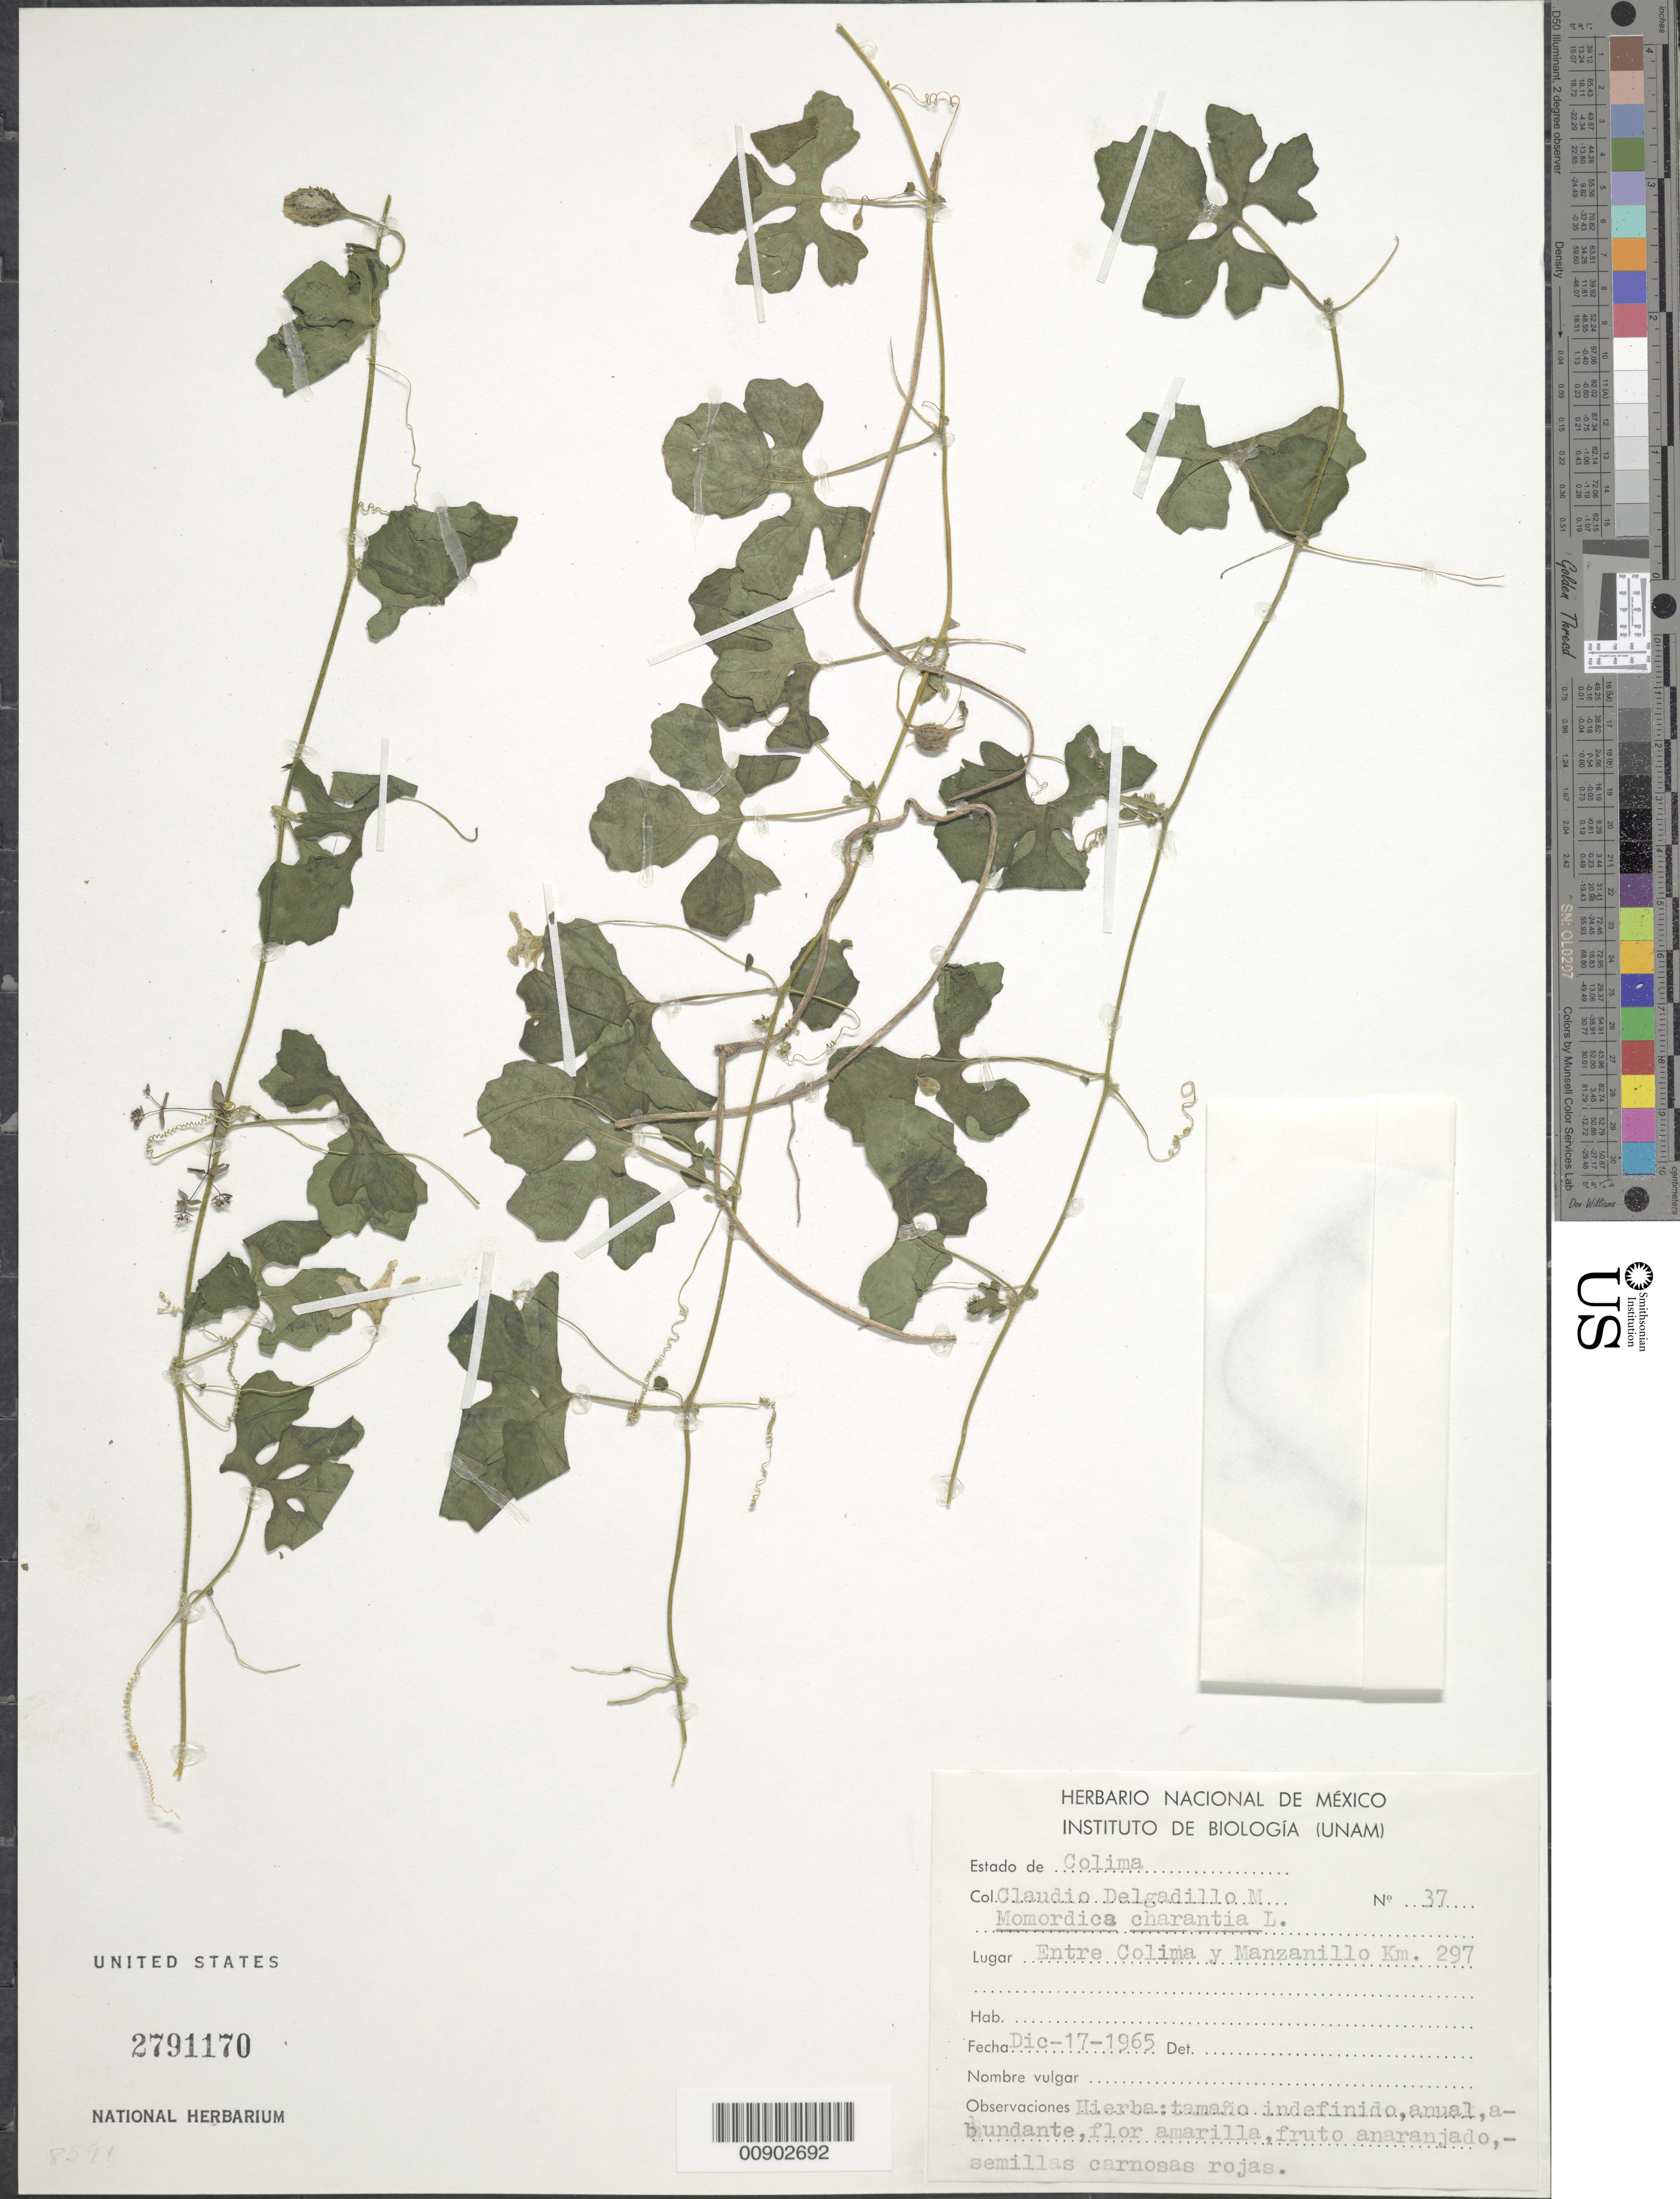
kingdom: Plantae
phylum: Tracheophyta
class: Magnoliopsida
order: Cucurbitales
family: Cucurbitaceae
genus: Momordica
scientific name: Momordica charantia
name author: L.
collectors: C. Delgadillo-m.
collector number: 37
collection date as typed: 17 Dec 1965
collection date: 1965-12-17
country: Mexico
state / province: Colima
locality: Entre Colima y Manzanillo km. 297.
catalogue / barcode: US 2791170